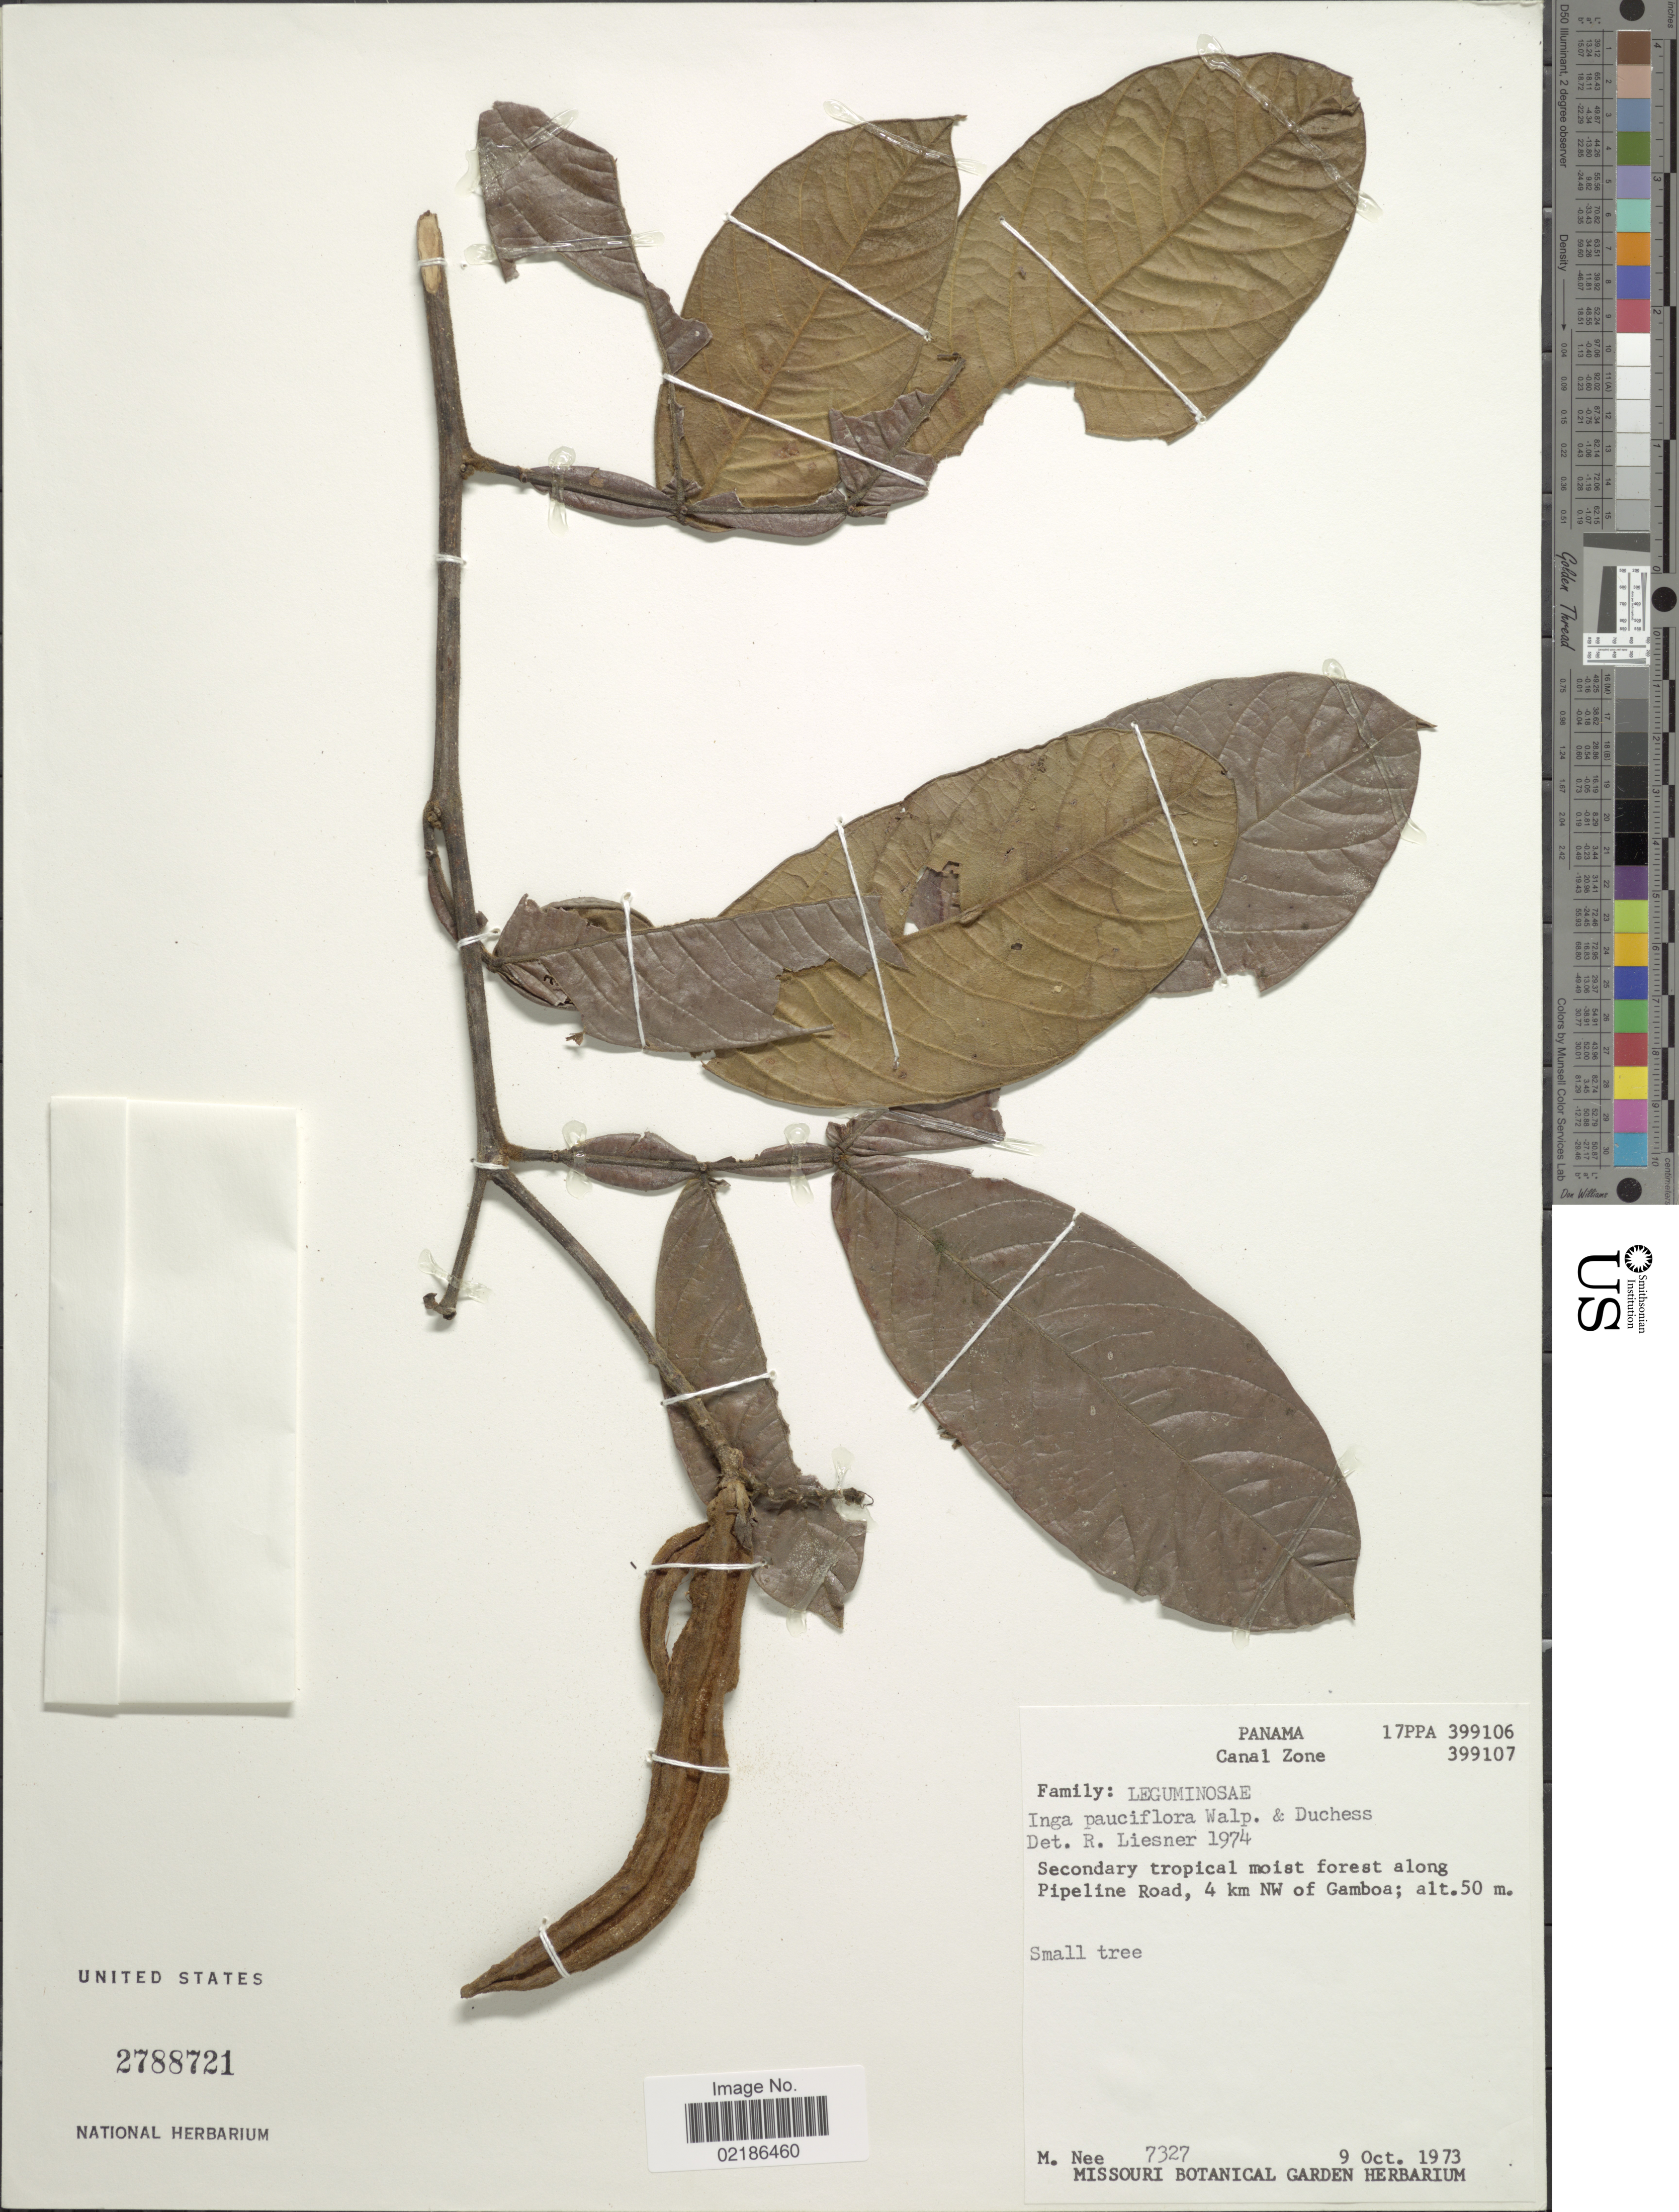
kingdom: Plantae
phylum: Tracheophyta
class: Magnoliopsida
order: Fabales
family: Fabaceae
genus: Inga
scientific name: Inga pauciflora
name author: (Walp.) Duchass.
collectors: M. Nee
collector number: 7327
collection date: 1973-10-09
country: Panama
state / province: Colón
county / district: Canal Zone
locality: Canal Zone, along Pipeline Road, 4 km NW of Gamboa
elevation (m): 50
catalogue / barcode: US 2788721